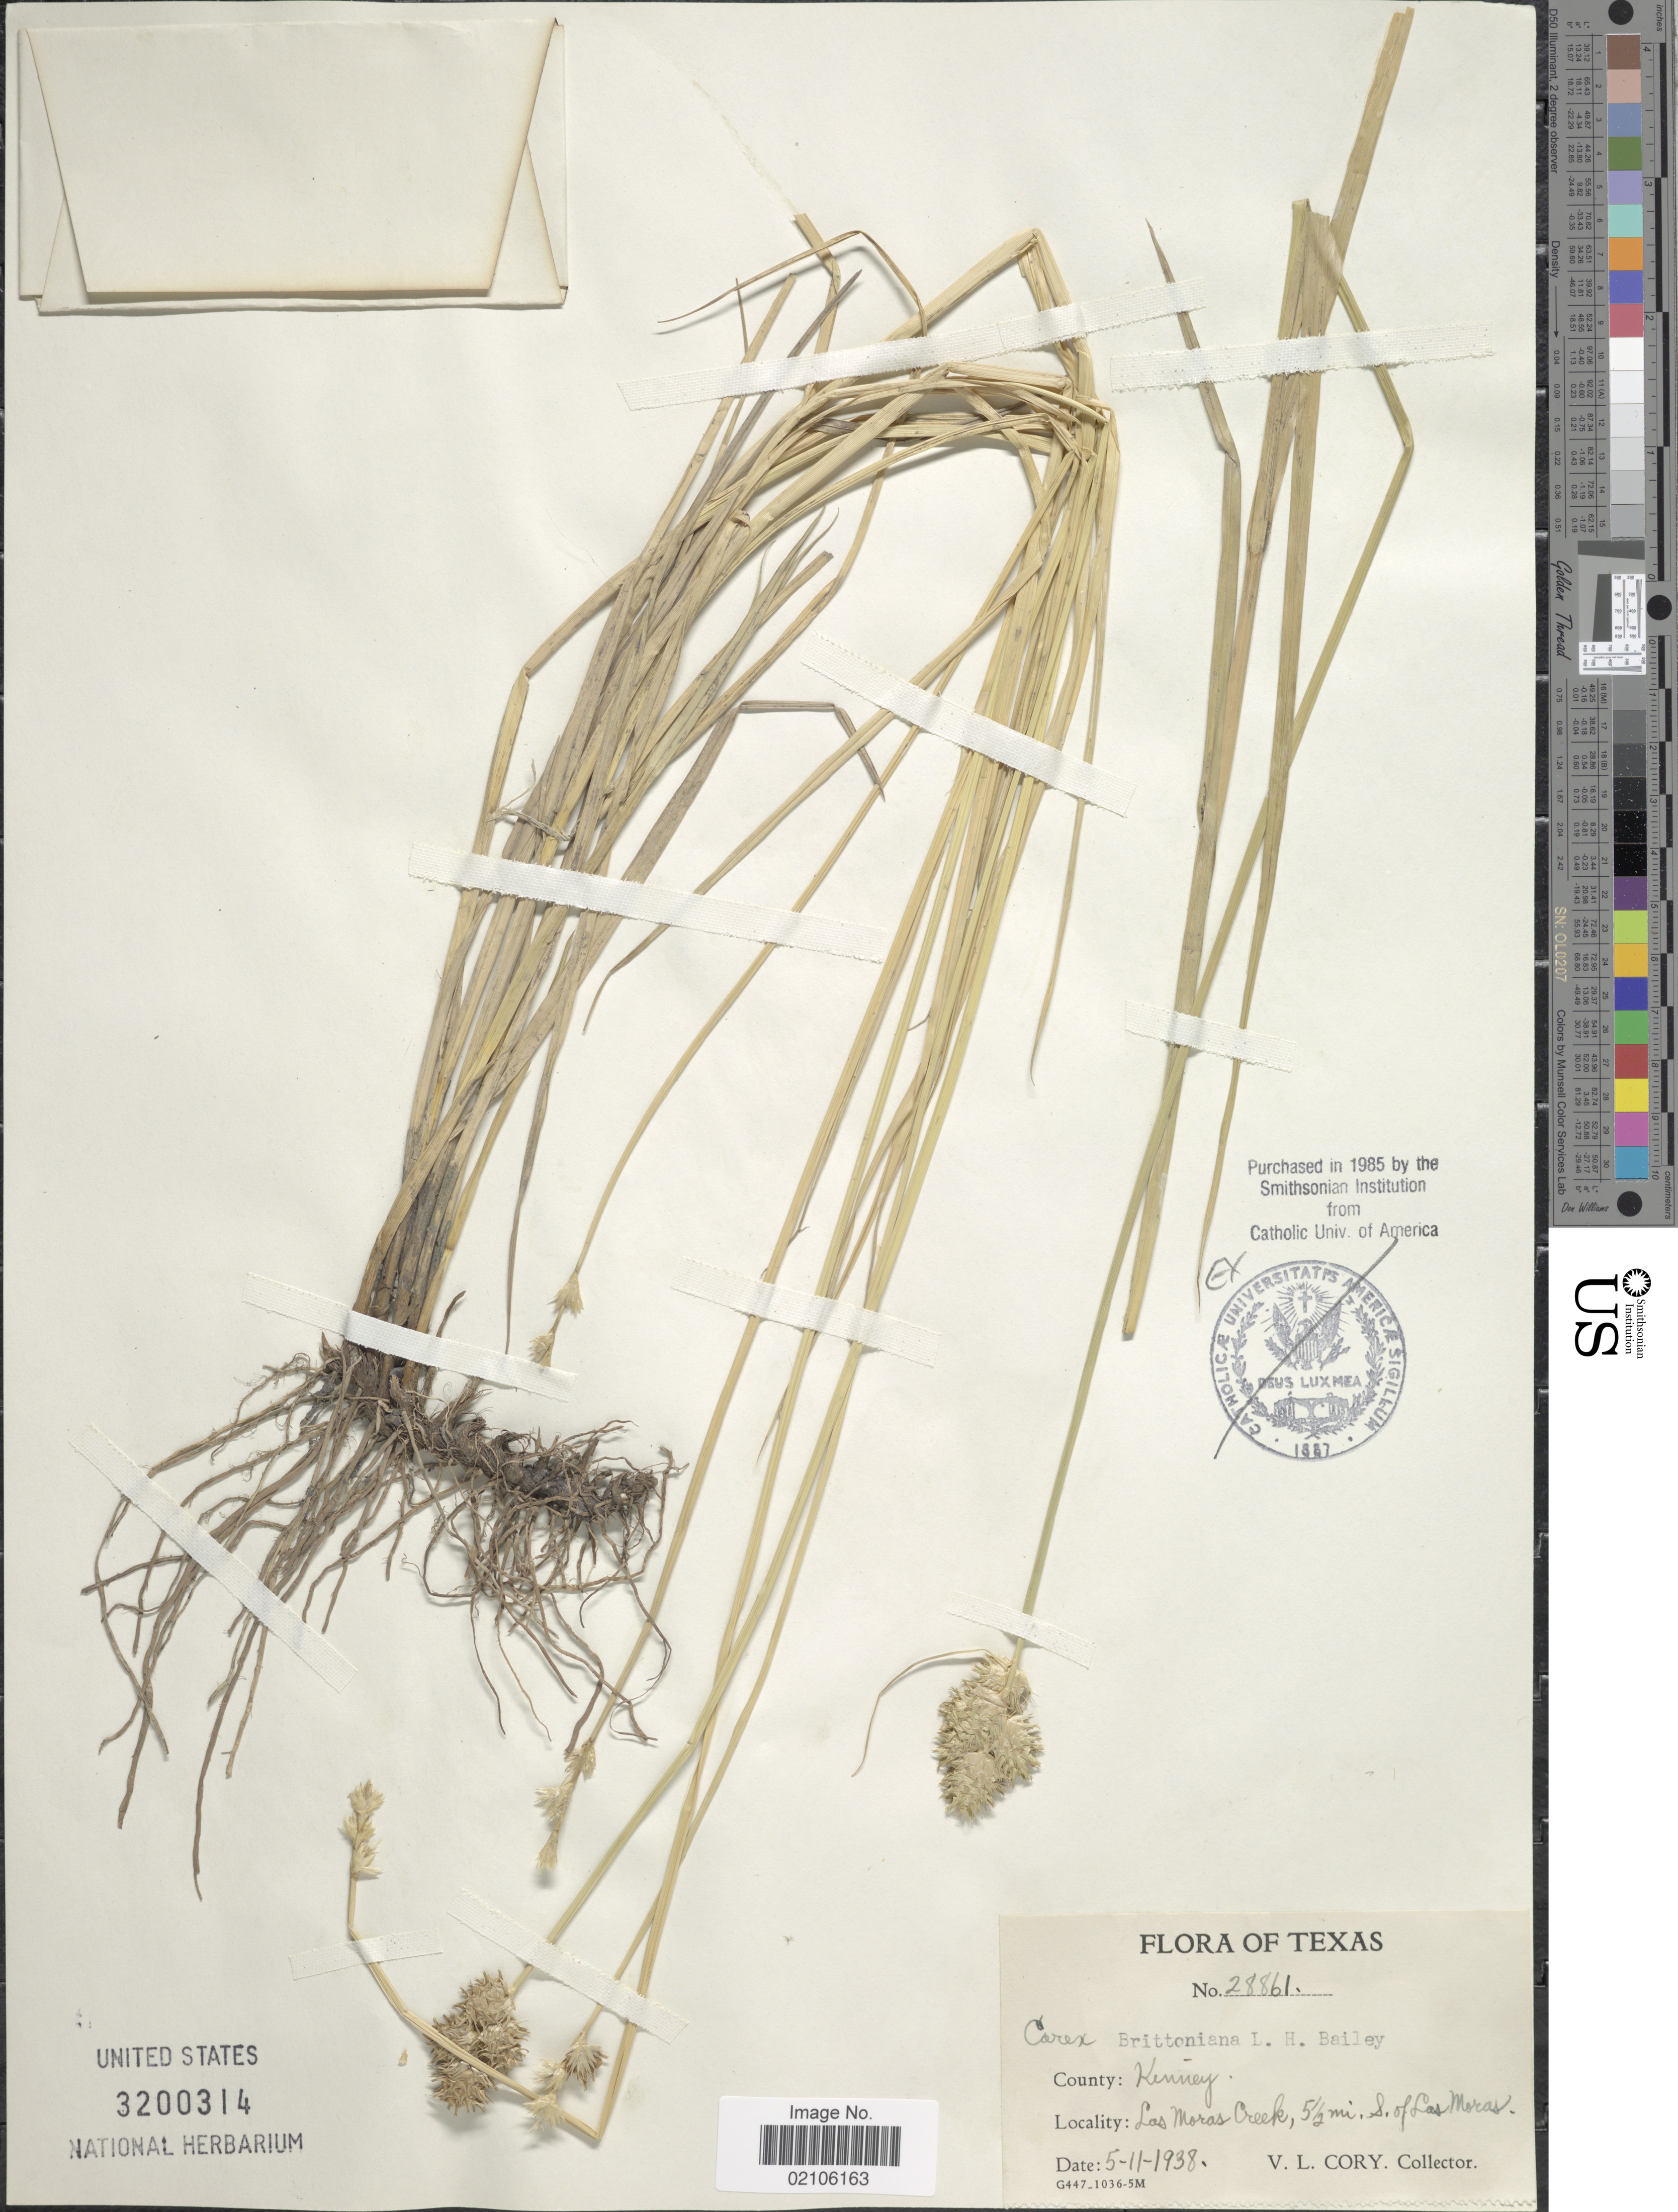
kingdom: Plantae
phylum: Tracheophyta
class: Liliopsida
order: Poales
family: Cyperaceae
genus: Carex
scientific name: Carex tetrastachya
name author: Scheele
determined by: Strong, Mark T., (BOT), Smithsonian Institution - National Museum of Natural History (UNITED STATES)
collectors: V. Cory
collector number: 28861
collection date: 1938-05-11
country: United States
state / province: Texas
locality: County: Kenney, Las Moras Creek, 5 1/2 mi. S. of Las Moras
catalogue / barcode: US 3200314